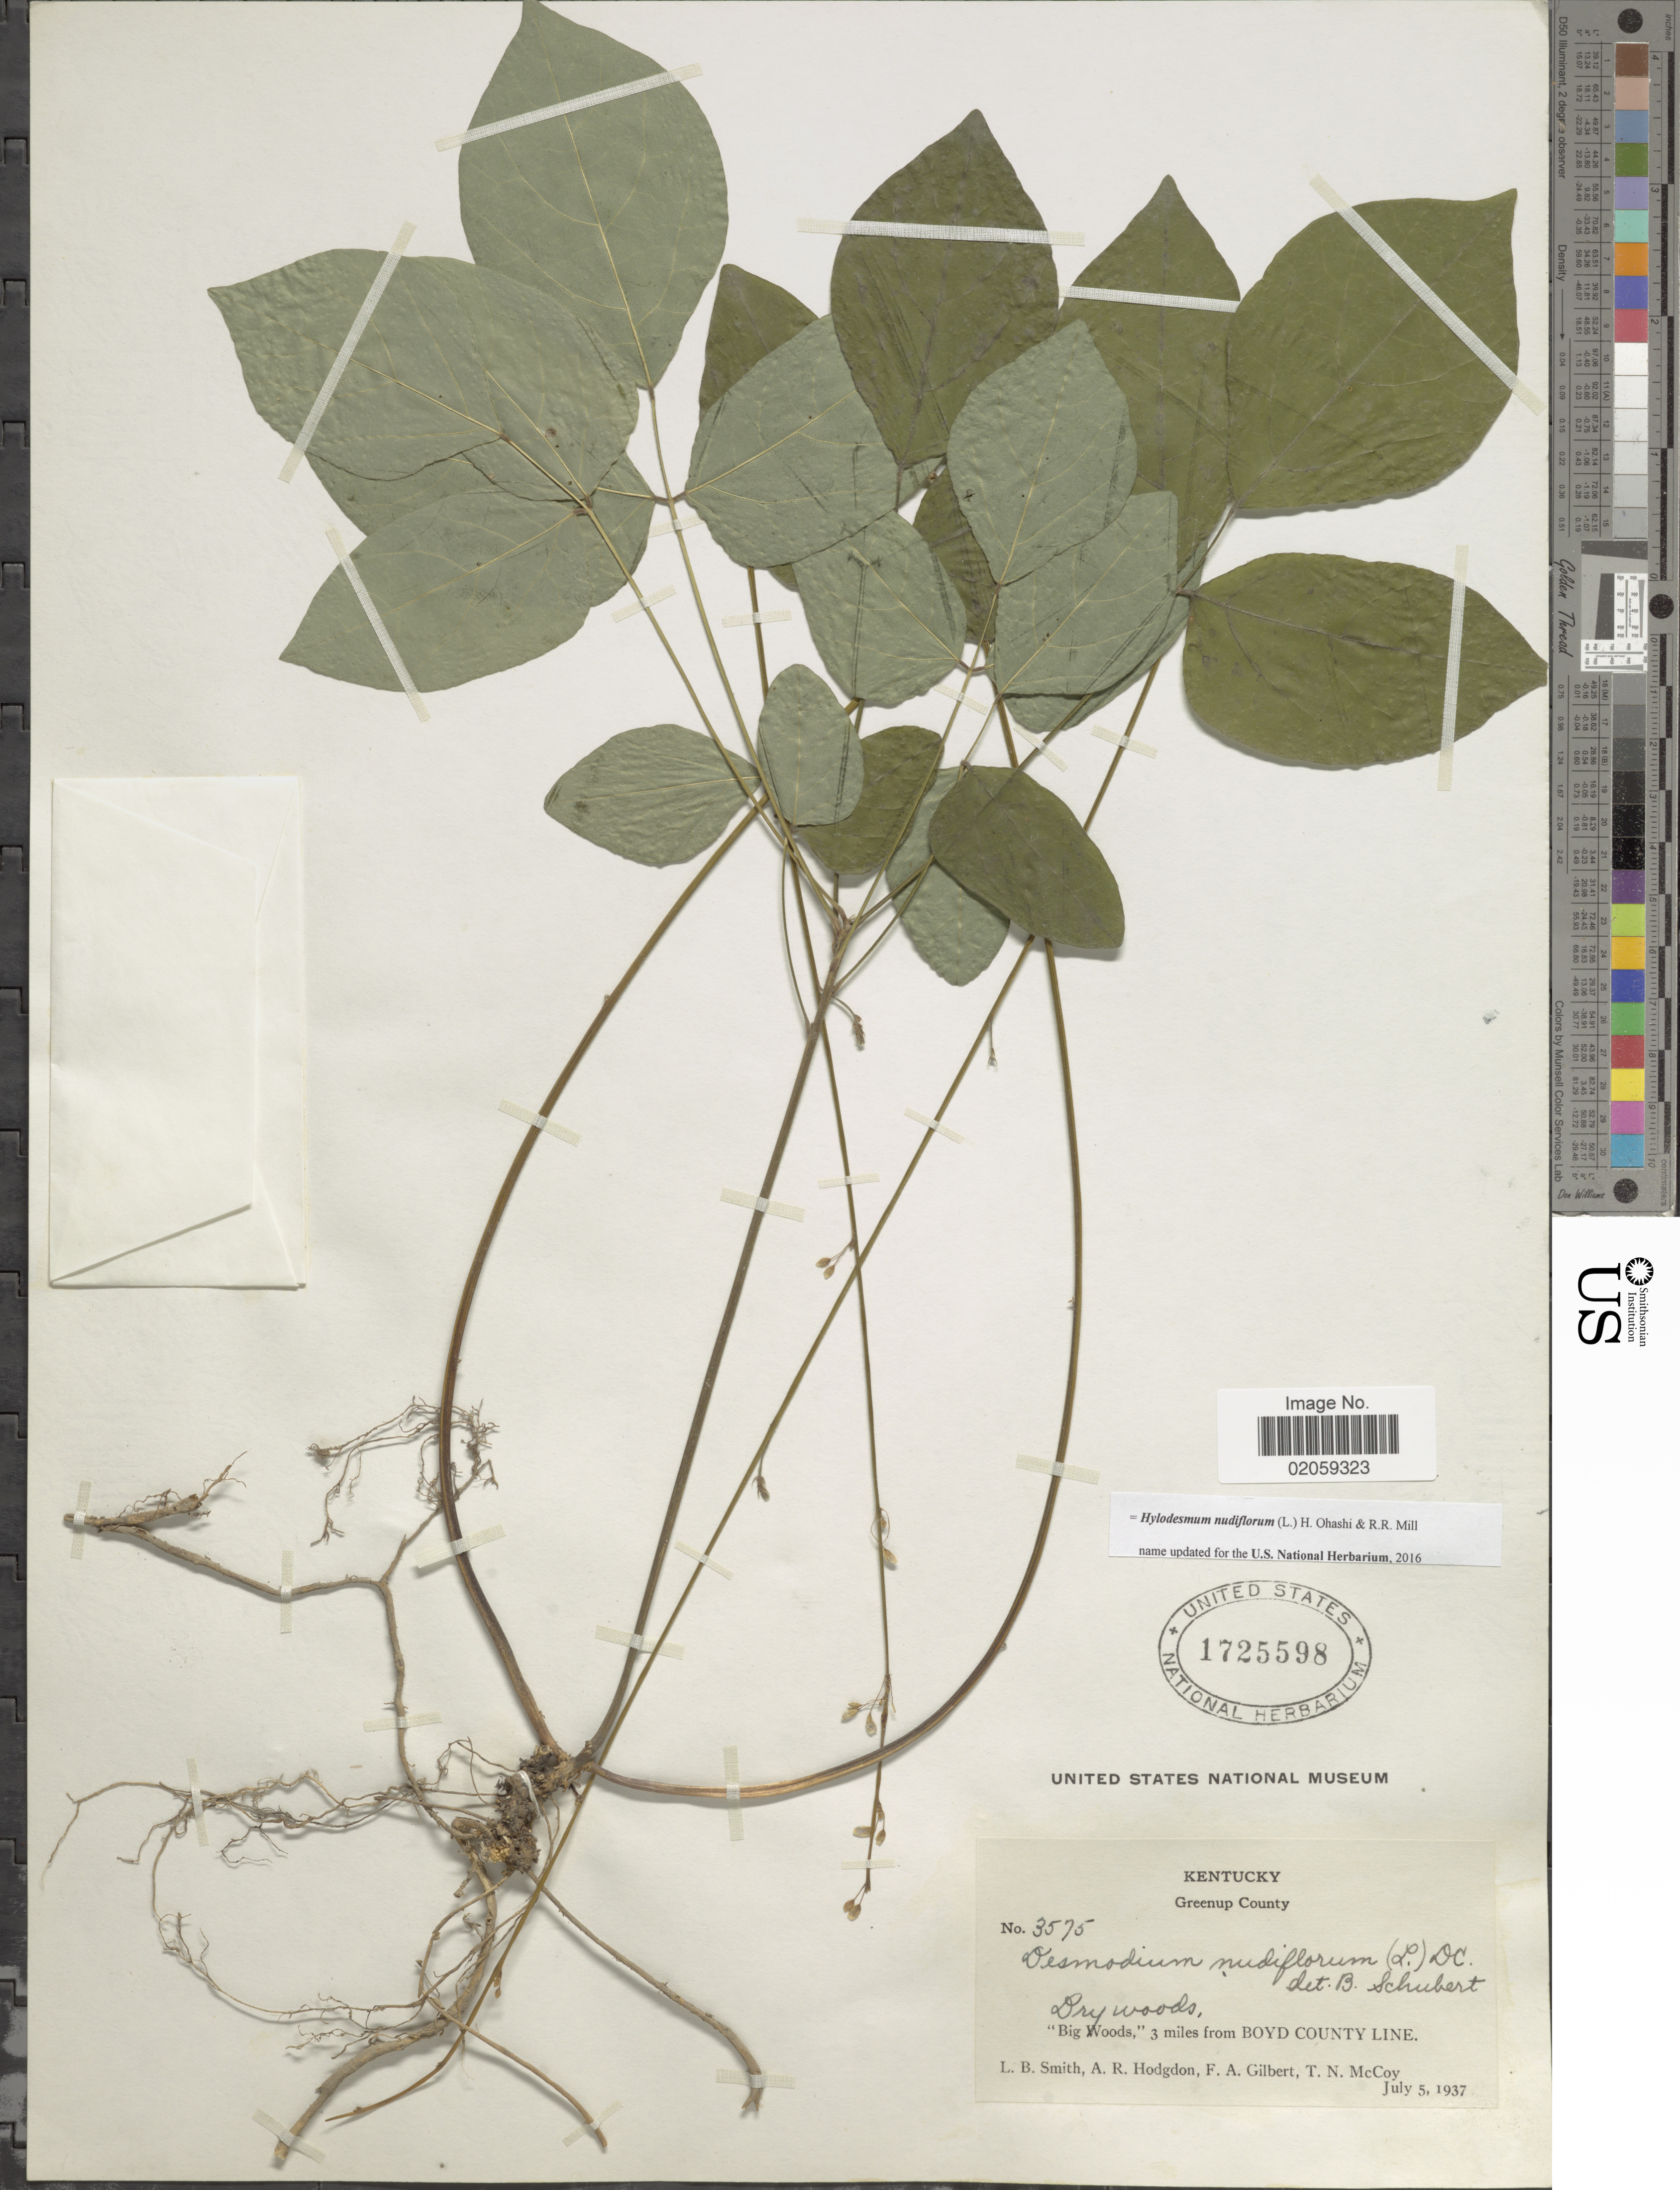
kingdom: Plantae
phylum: Tracheophyta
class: Magnoliopsida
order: Fabales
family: Fabaceae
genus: Hylodesmum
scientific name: Hylodesmum nudiflorum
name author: (L.) H. Ohashi & R.R. Mill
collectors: L. Smith, A. R. Hodgdon, F. A. Gilbert & T. N. McCoy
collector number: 3575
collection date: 1937-07-05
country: United States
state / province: Kentucky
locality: Greenup County, Big Woods, 3 miles from Boyd County Line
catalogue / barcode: US 1725598